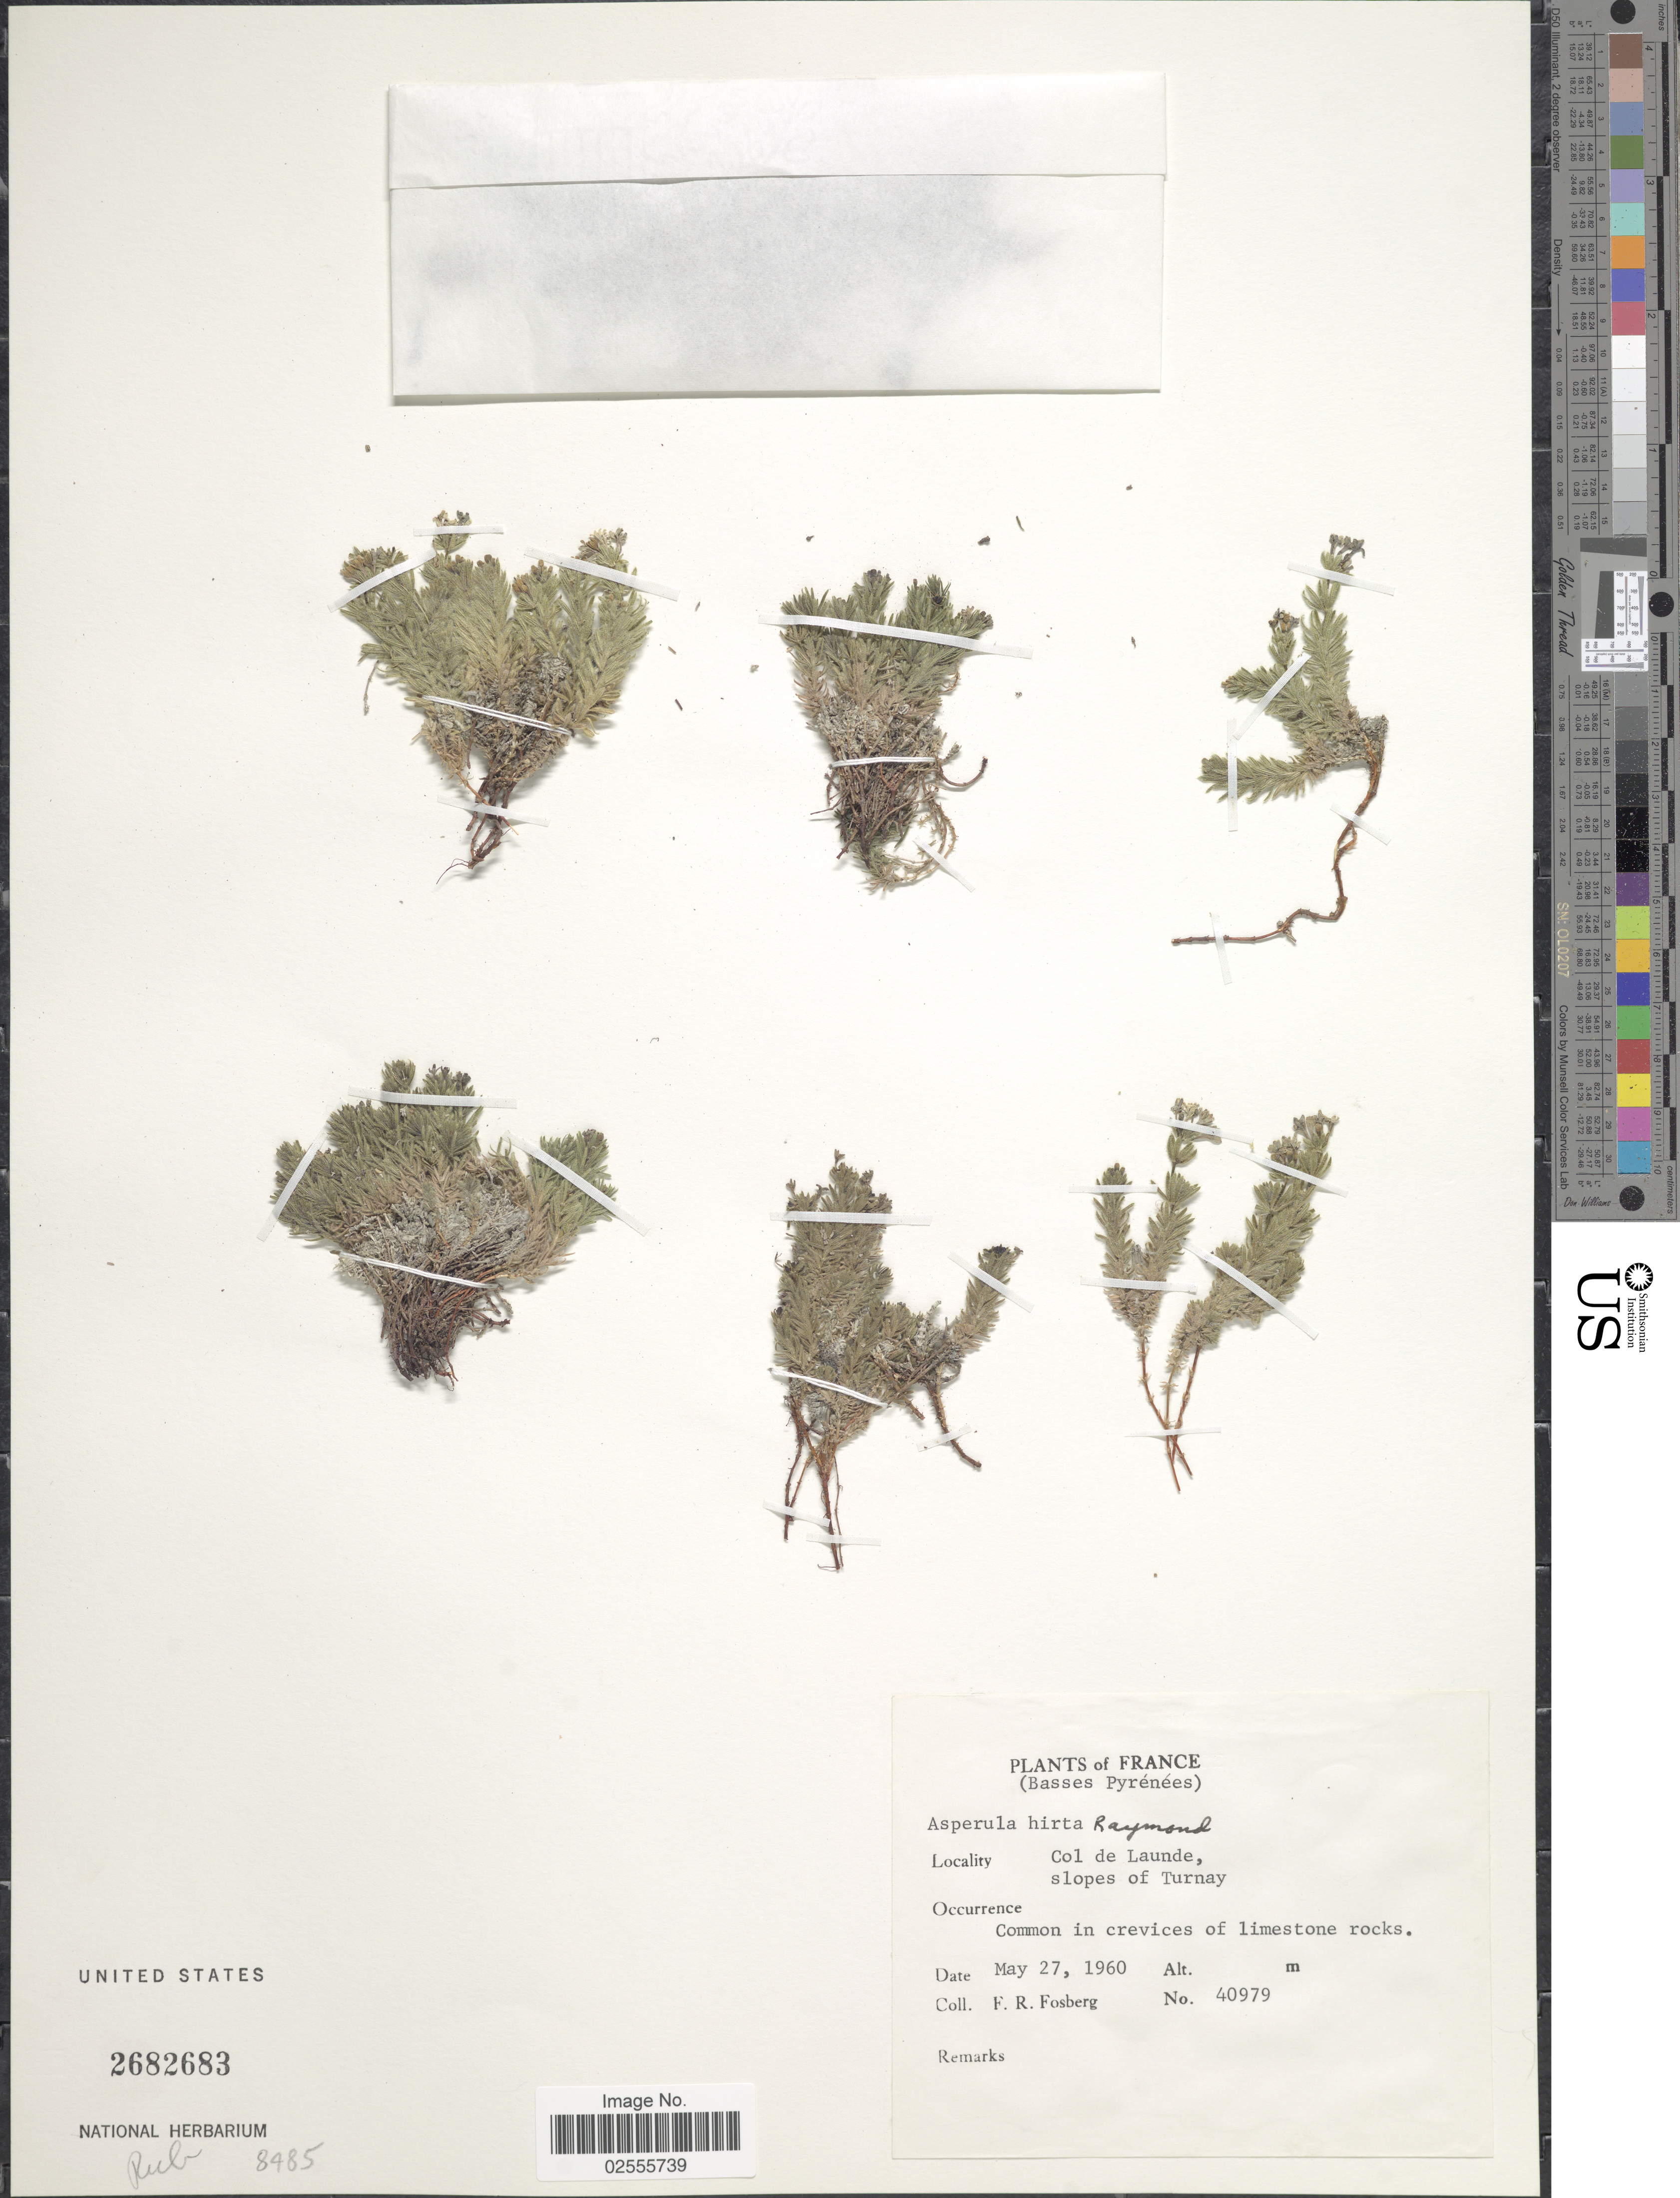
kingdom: Plantae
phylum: Tracheophyta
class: Magnoliopsida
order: Gentianales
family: Rubiaceae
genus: Asperula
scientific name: Asperula hirta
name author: Ramond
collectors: F. R. Fosberg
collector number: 40979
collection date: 1960-05-27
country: France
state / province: Nouvelle-Aquitaine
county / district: Pyrénées-Atlantiques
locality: (Basses Pyrenees), Col de Launde, slopes of Turnay.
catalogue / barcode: US 2682683